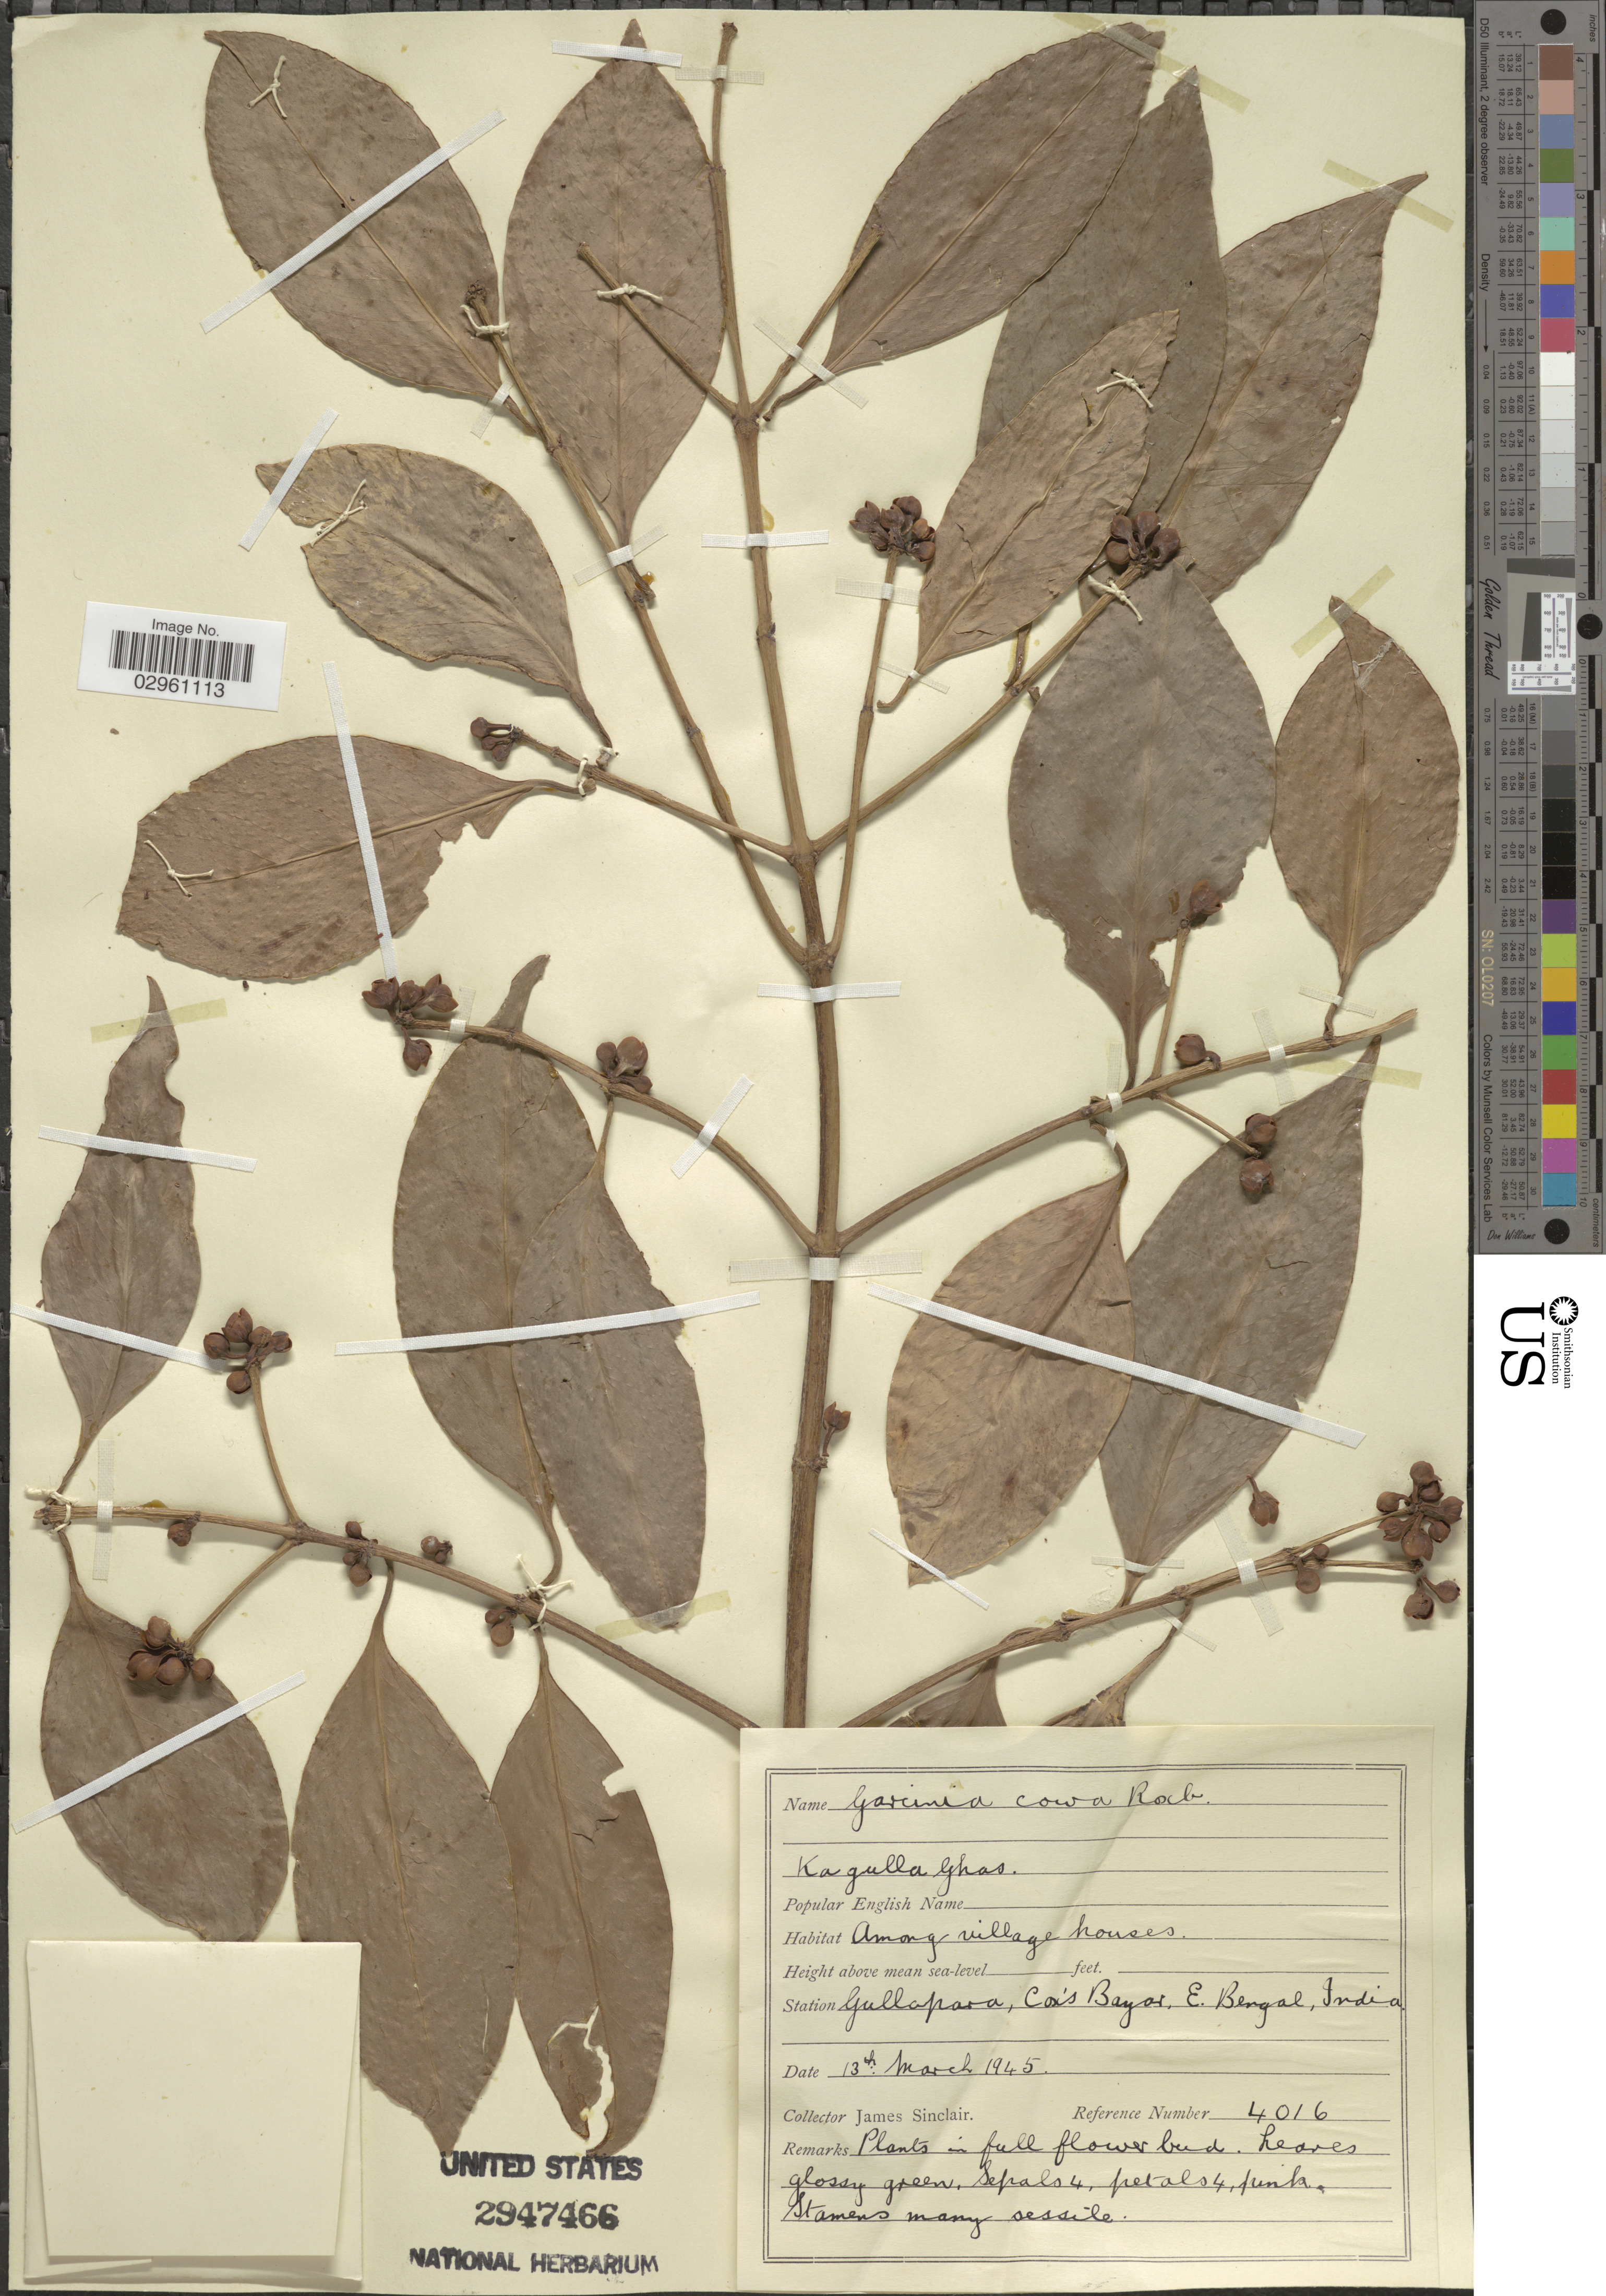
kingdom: Plantae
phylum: Tracheophyta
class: Magnoliopsida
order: Malpighiales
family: Clusiaceae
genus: Garcinia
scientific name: Garcinia cowa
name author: Roxb. ex Choisy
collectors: J. Sinclair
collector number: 4016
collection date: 1945-03-13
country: Bangladesh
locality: Among village houses. Station Gullapora, Cox's Bazar, E. Bengal, India.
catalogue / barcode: US 2947466